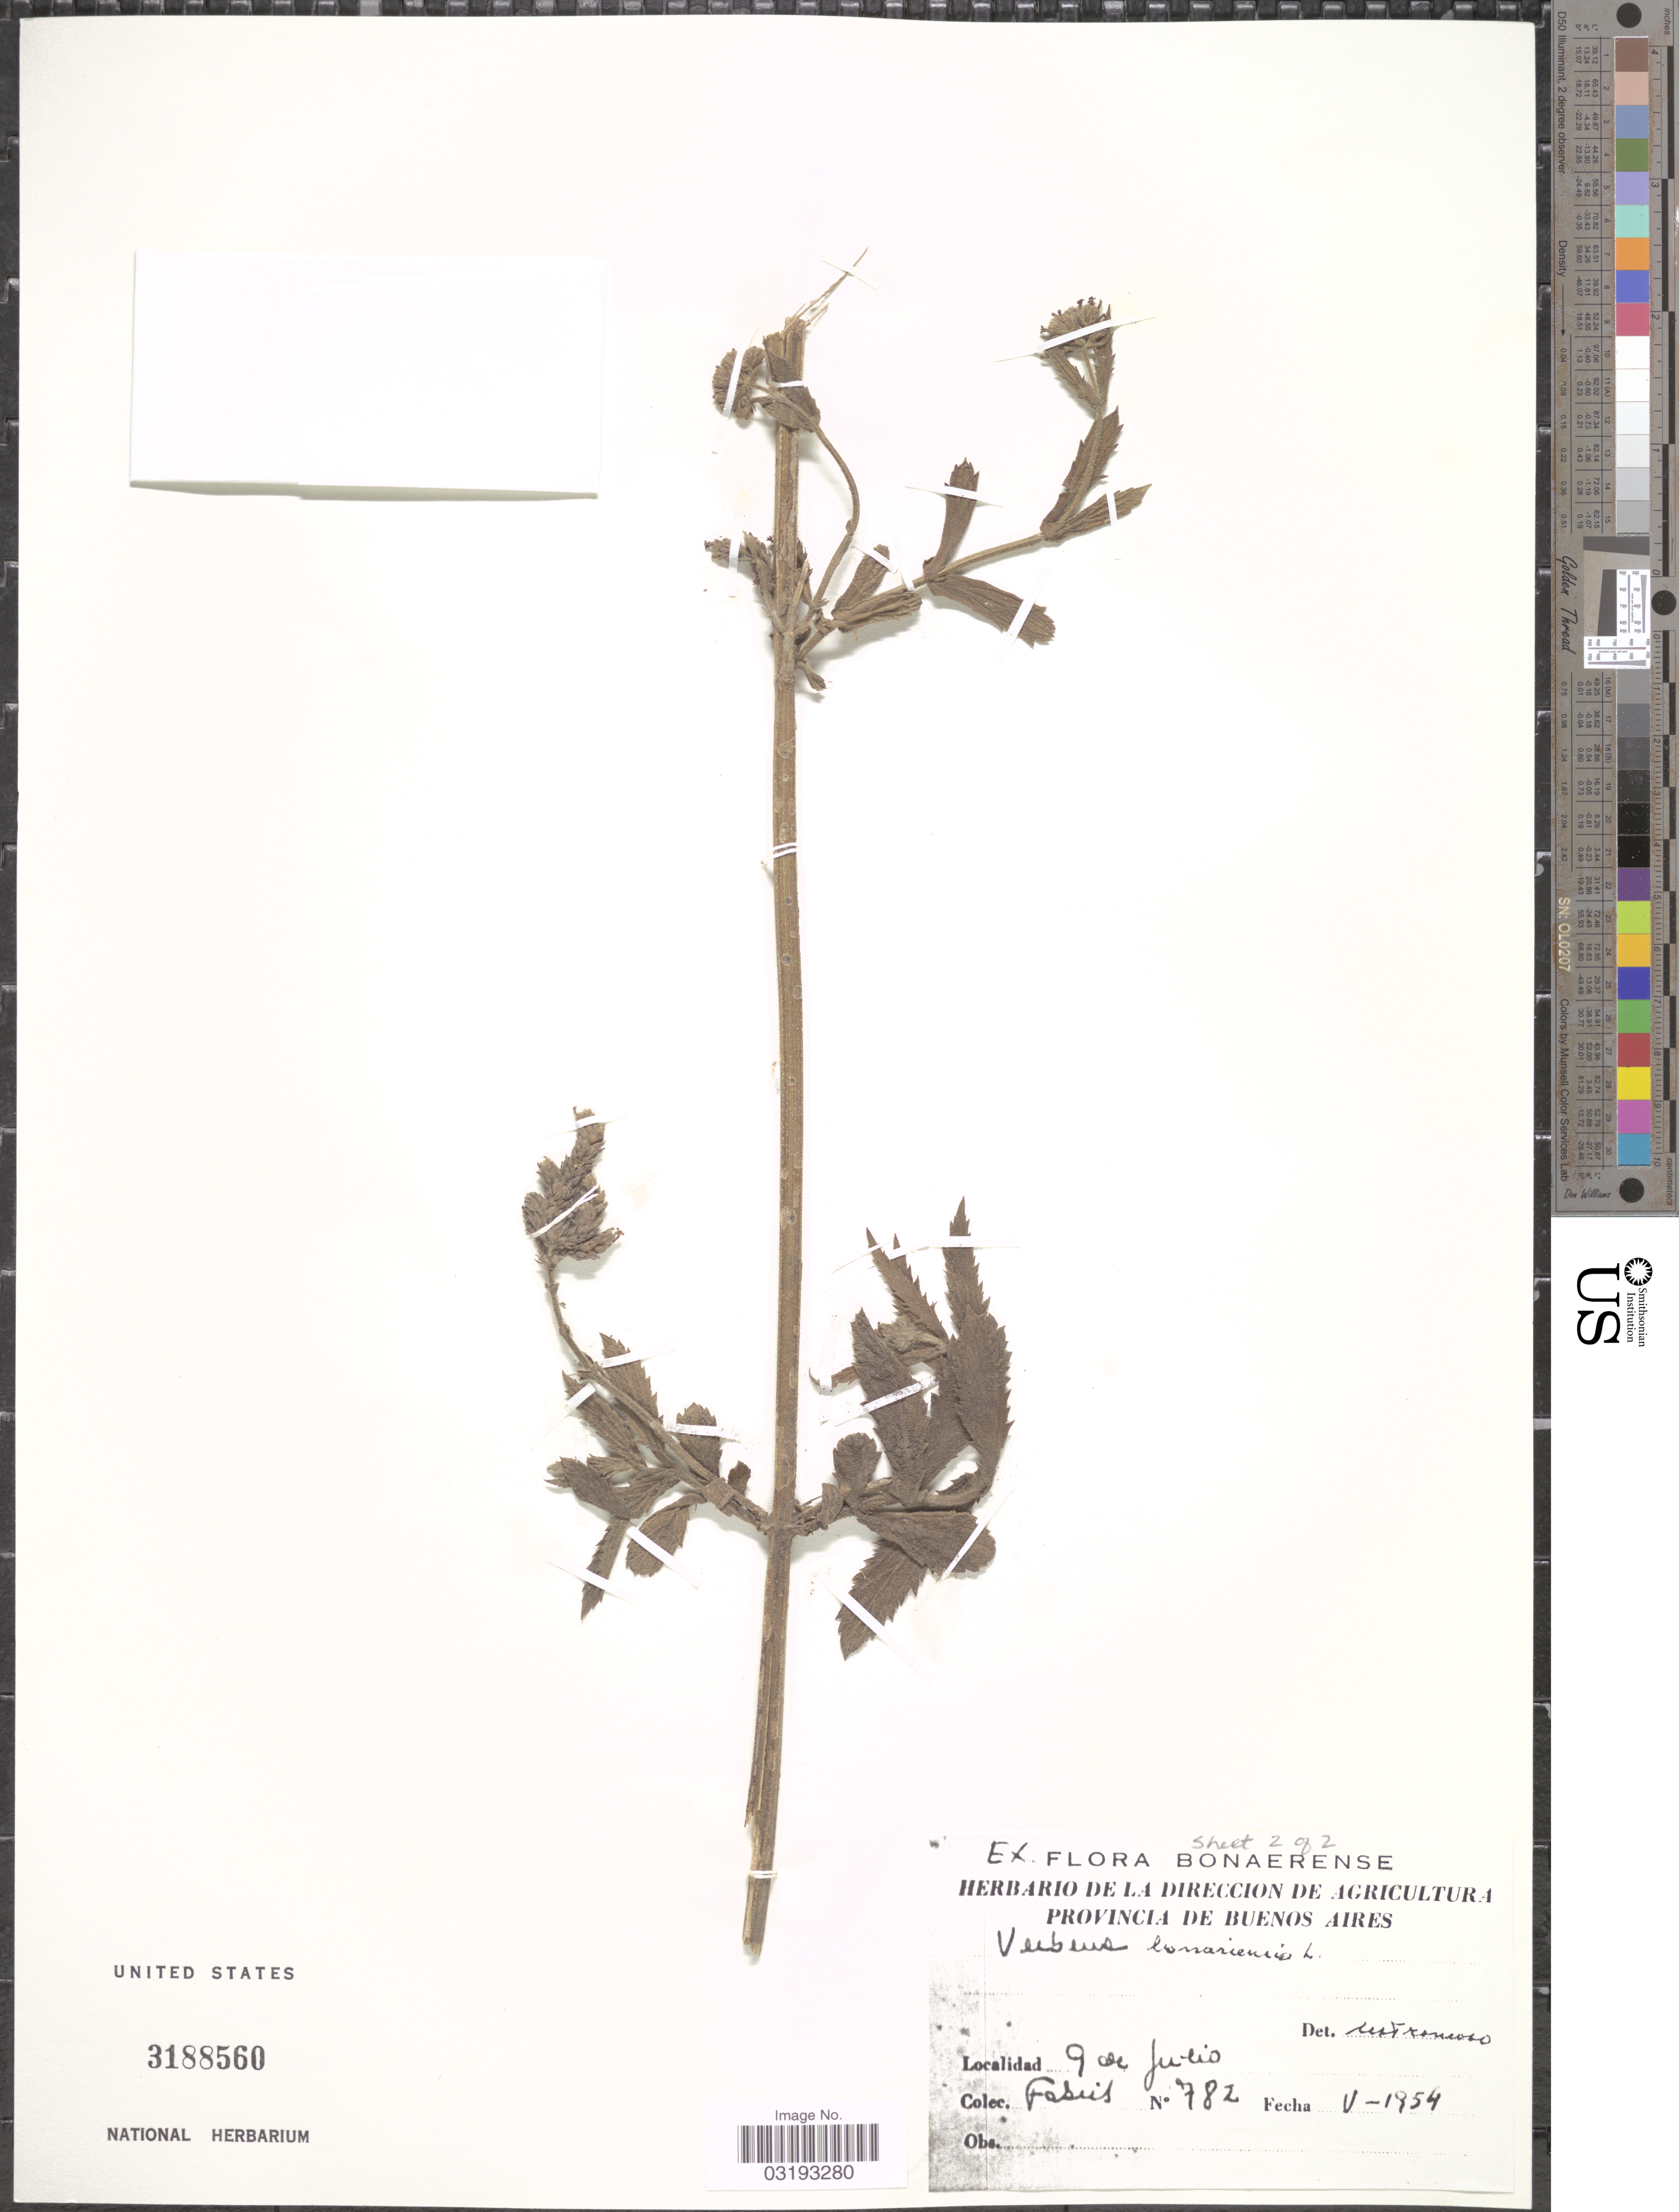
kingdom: Plantae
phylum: Tracheophyta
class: Magnoliopsida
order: Lamiales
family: Verbenaceae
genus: Verbena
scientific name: Verbena bonariensis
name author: L.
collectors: H. A. Fabris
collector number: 782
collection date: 1954-05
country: Argentina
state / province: Buenos Aires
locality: G de Julio.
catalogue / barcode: US 3188560